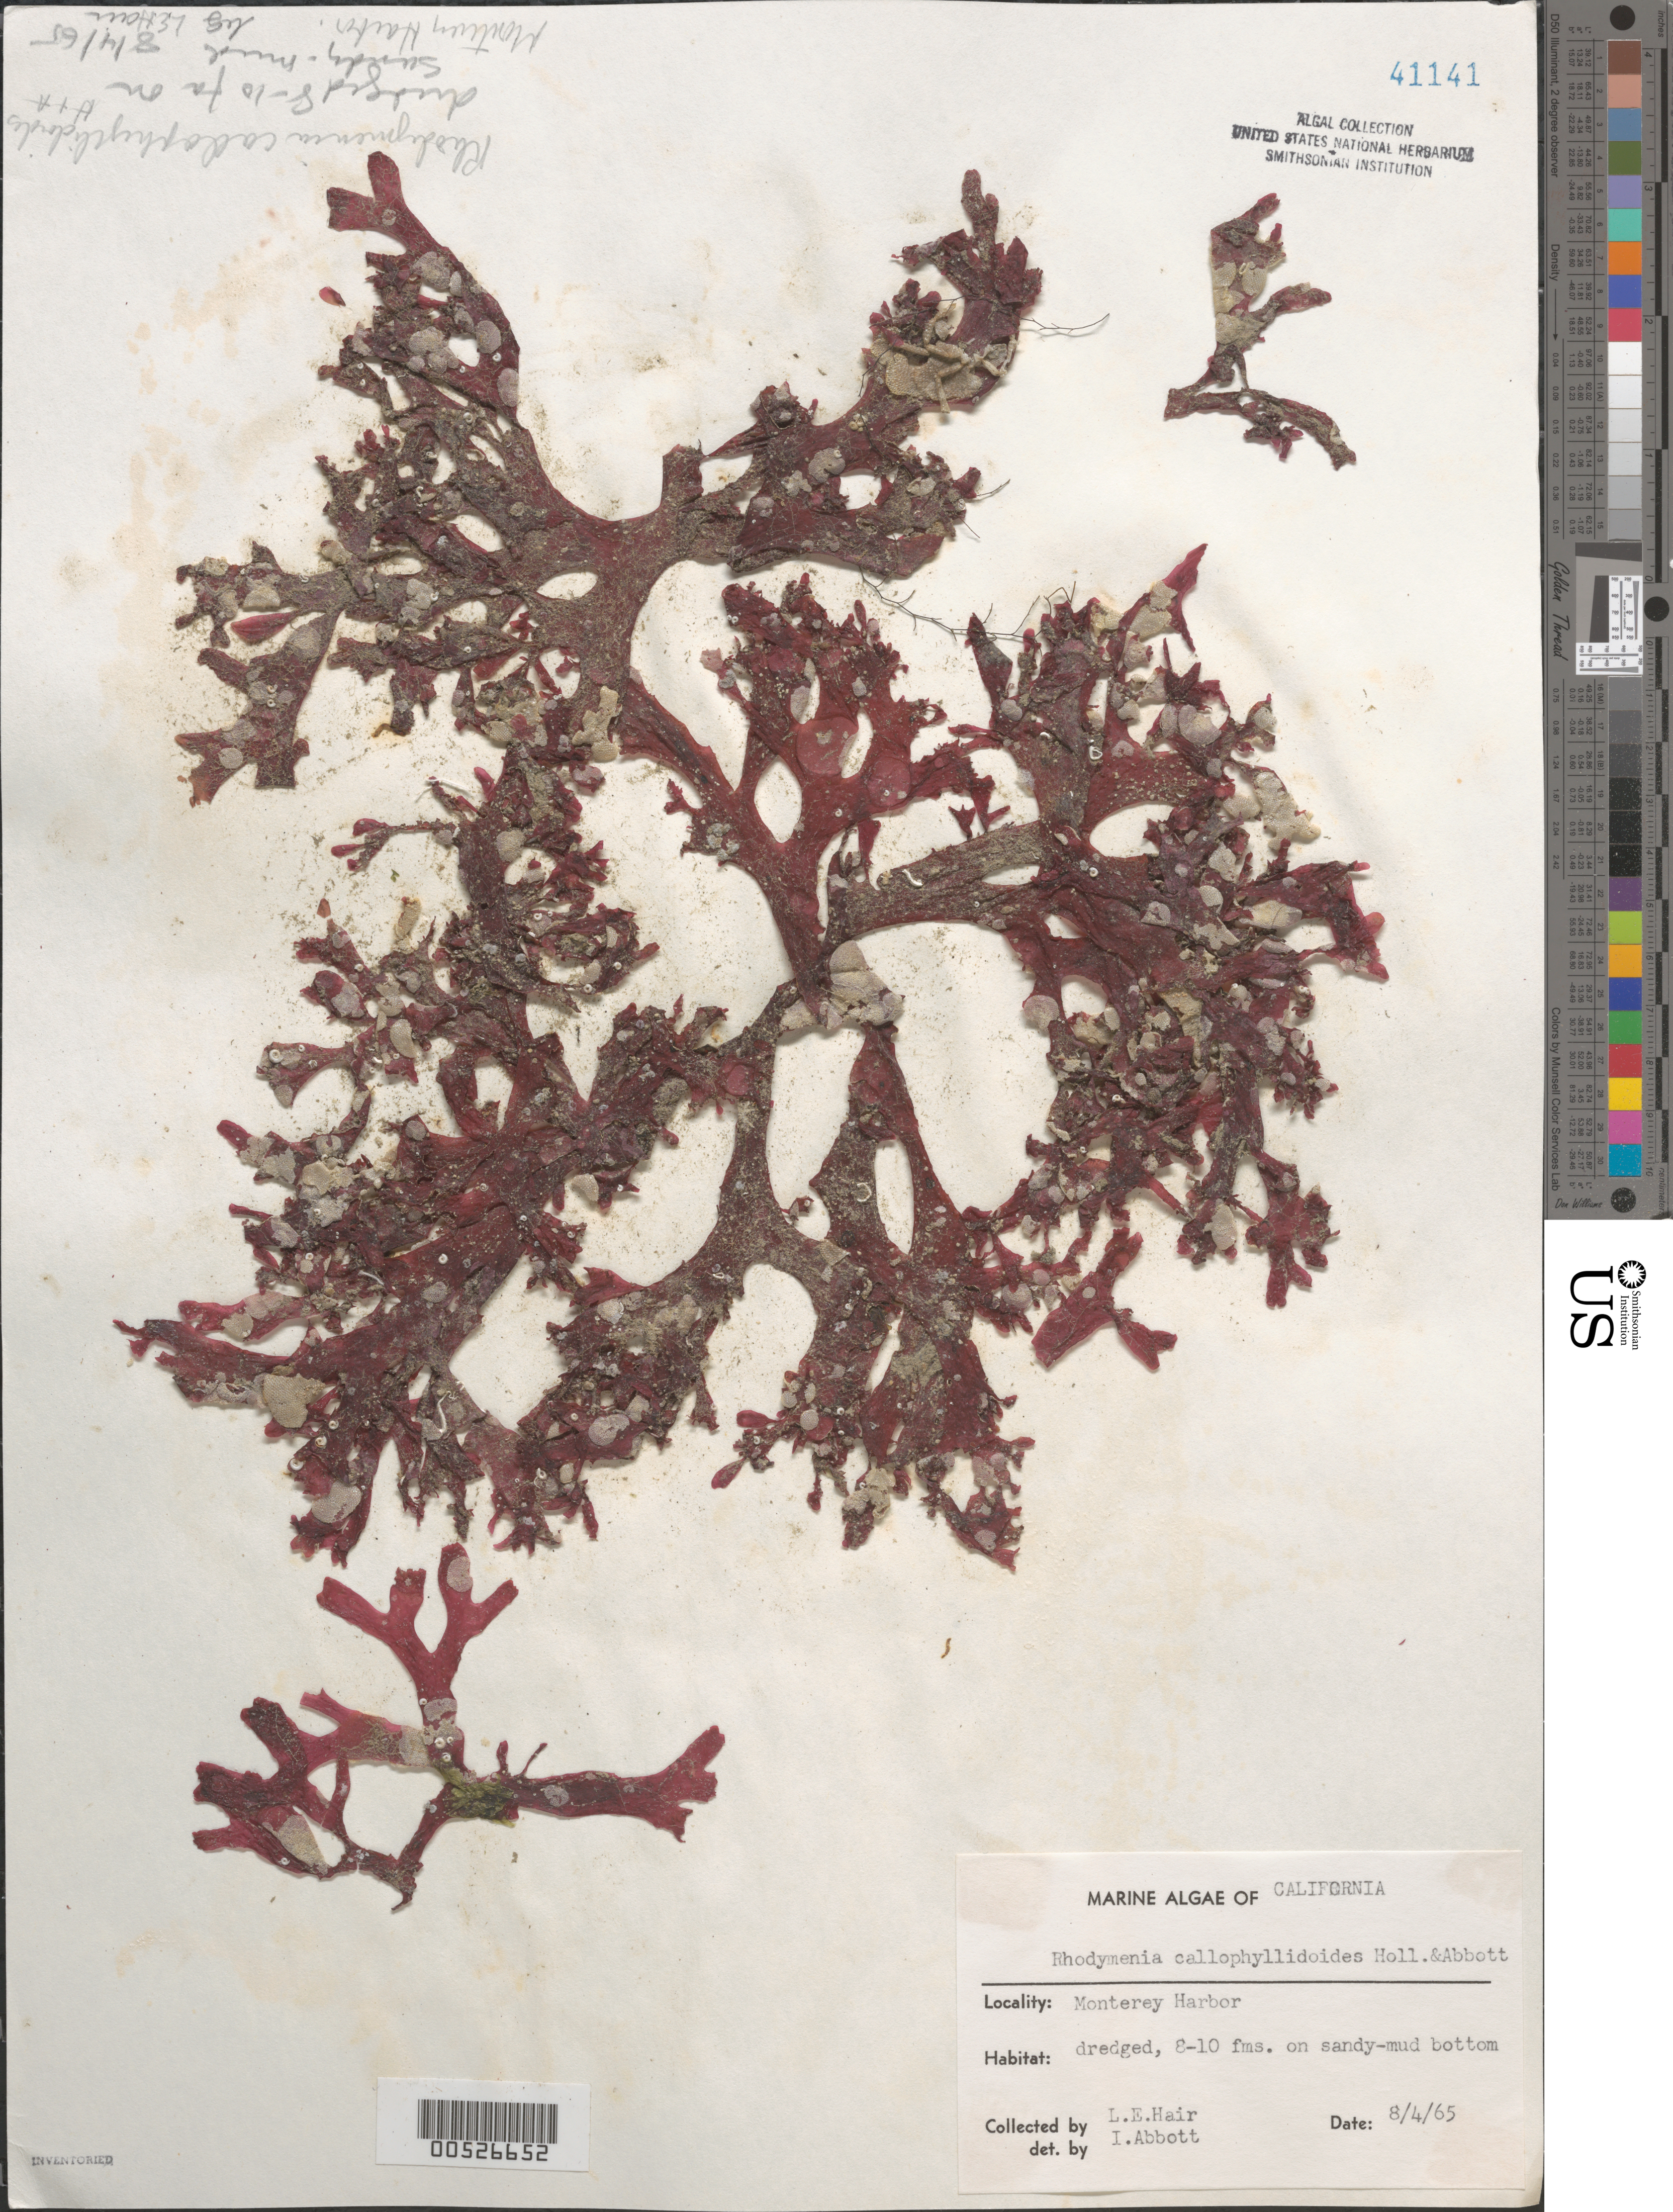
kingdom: Plantae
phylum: Rhodophyta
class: Florideophyceae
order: Rhodymeniales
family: Rhodymeniaceae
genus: Rhodymenia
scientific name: Rhodymenia callophyllidoides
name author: Hollenb. & I.A. Abbott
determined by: Abbott, Isabella A.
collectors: L. Hair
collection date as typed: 04 Aug 1965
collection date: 1965-08-04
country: United States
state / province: California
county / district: Monterey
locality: Monterey Harbor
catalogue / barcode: US 41141